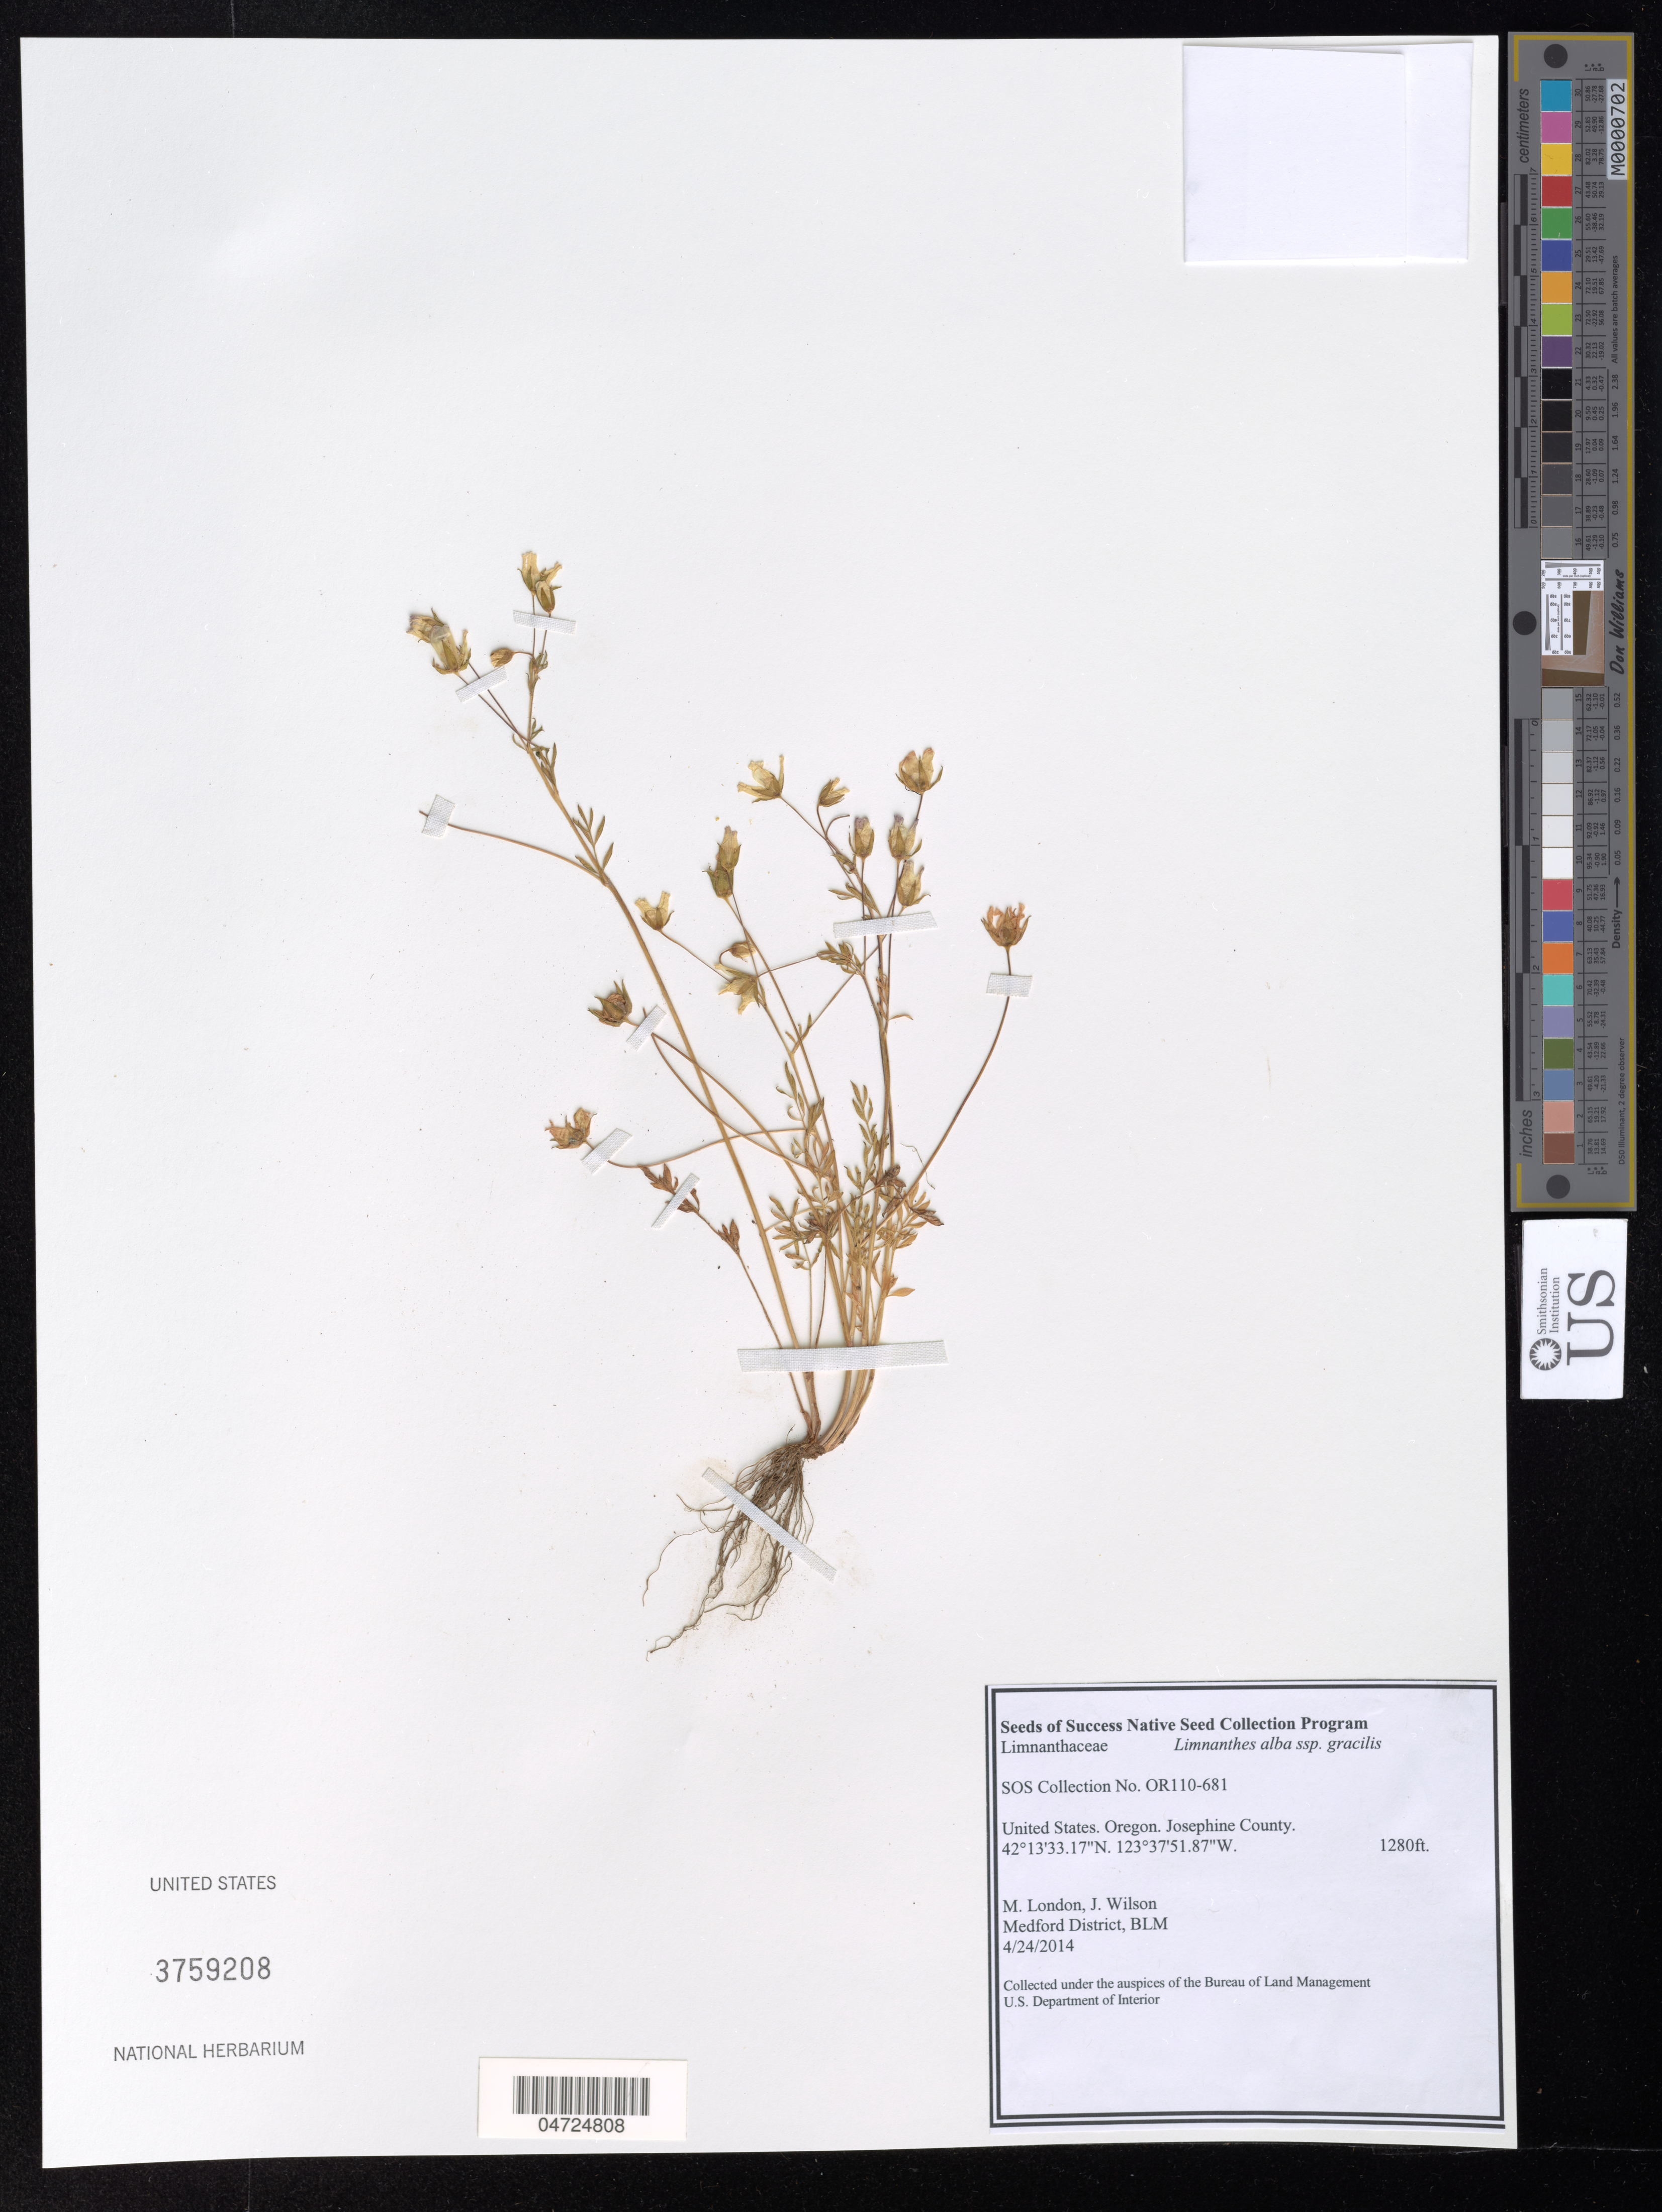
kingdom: Plantae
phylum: Tracheophyta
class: Magnoliopsida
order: Brassicales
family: Limnanthaceae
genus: Limnanthes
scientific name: Limnanthes alba subsp. gracilis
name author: (Howell) Morin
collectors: M. London & J. Wilson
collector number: OR110-681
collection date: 2014-04-24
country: United States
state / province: Oregon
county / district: Josephine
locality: Josephine County.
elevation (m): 390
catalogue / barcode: US 3759208